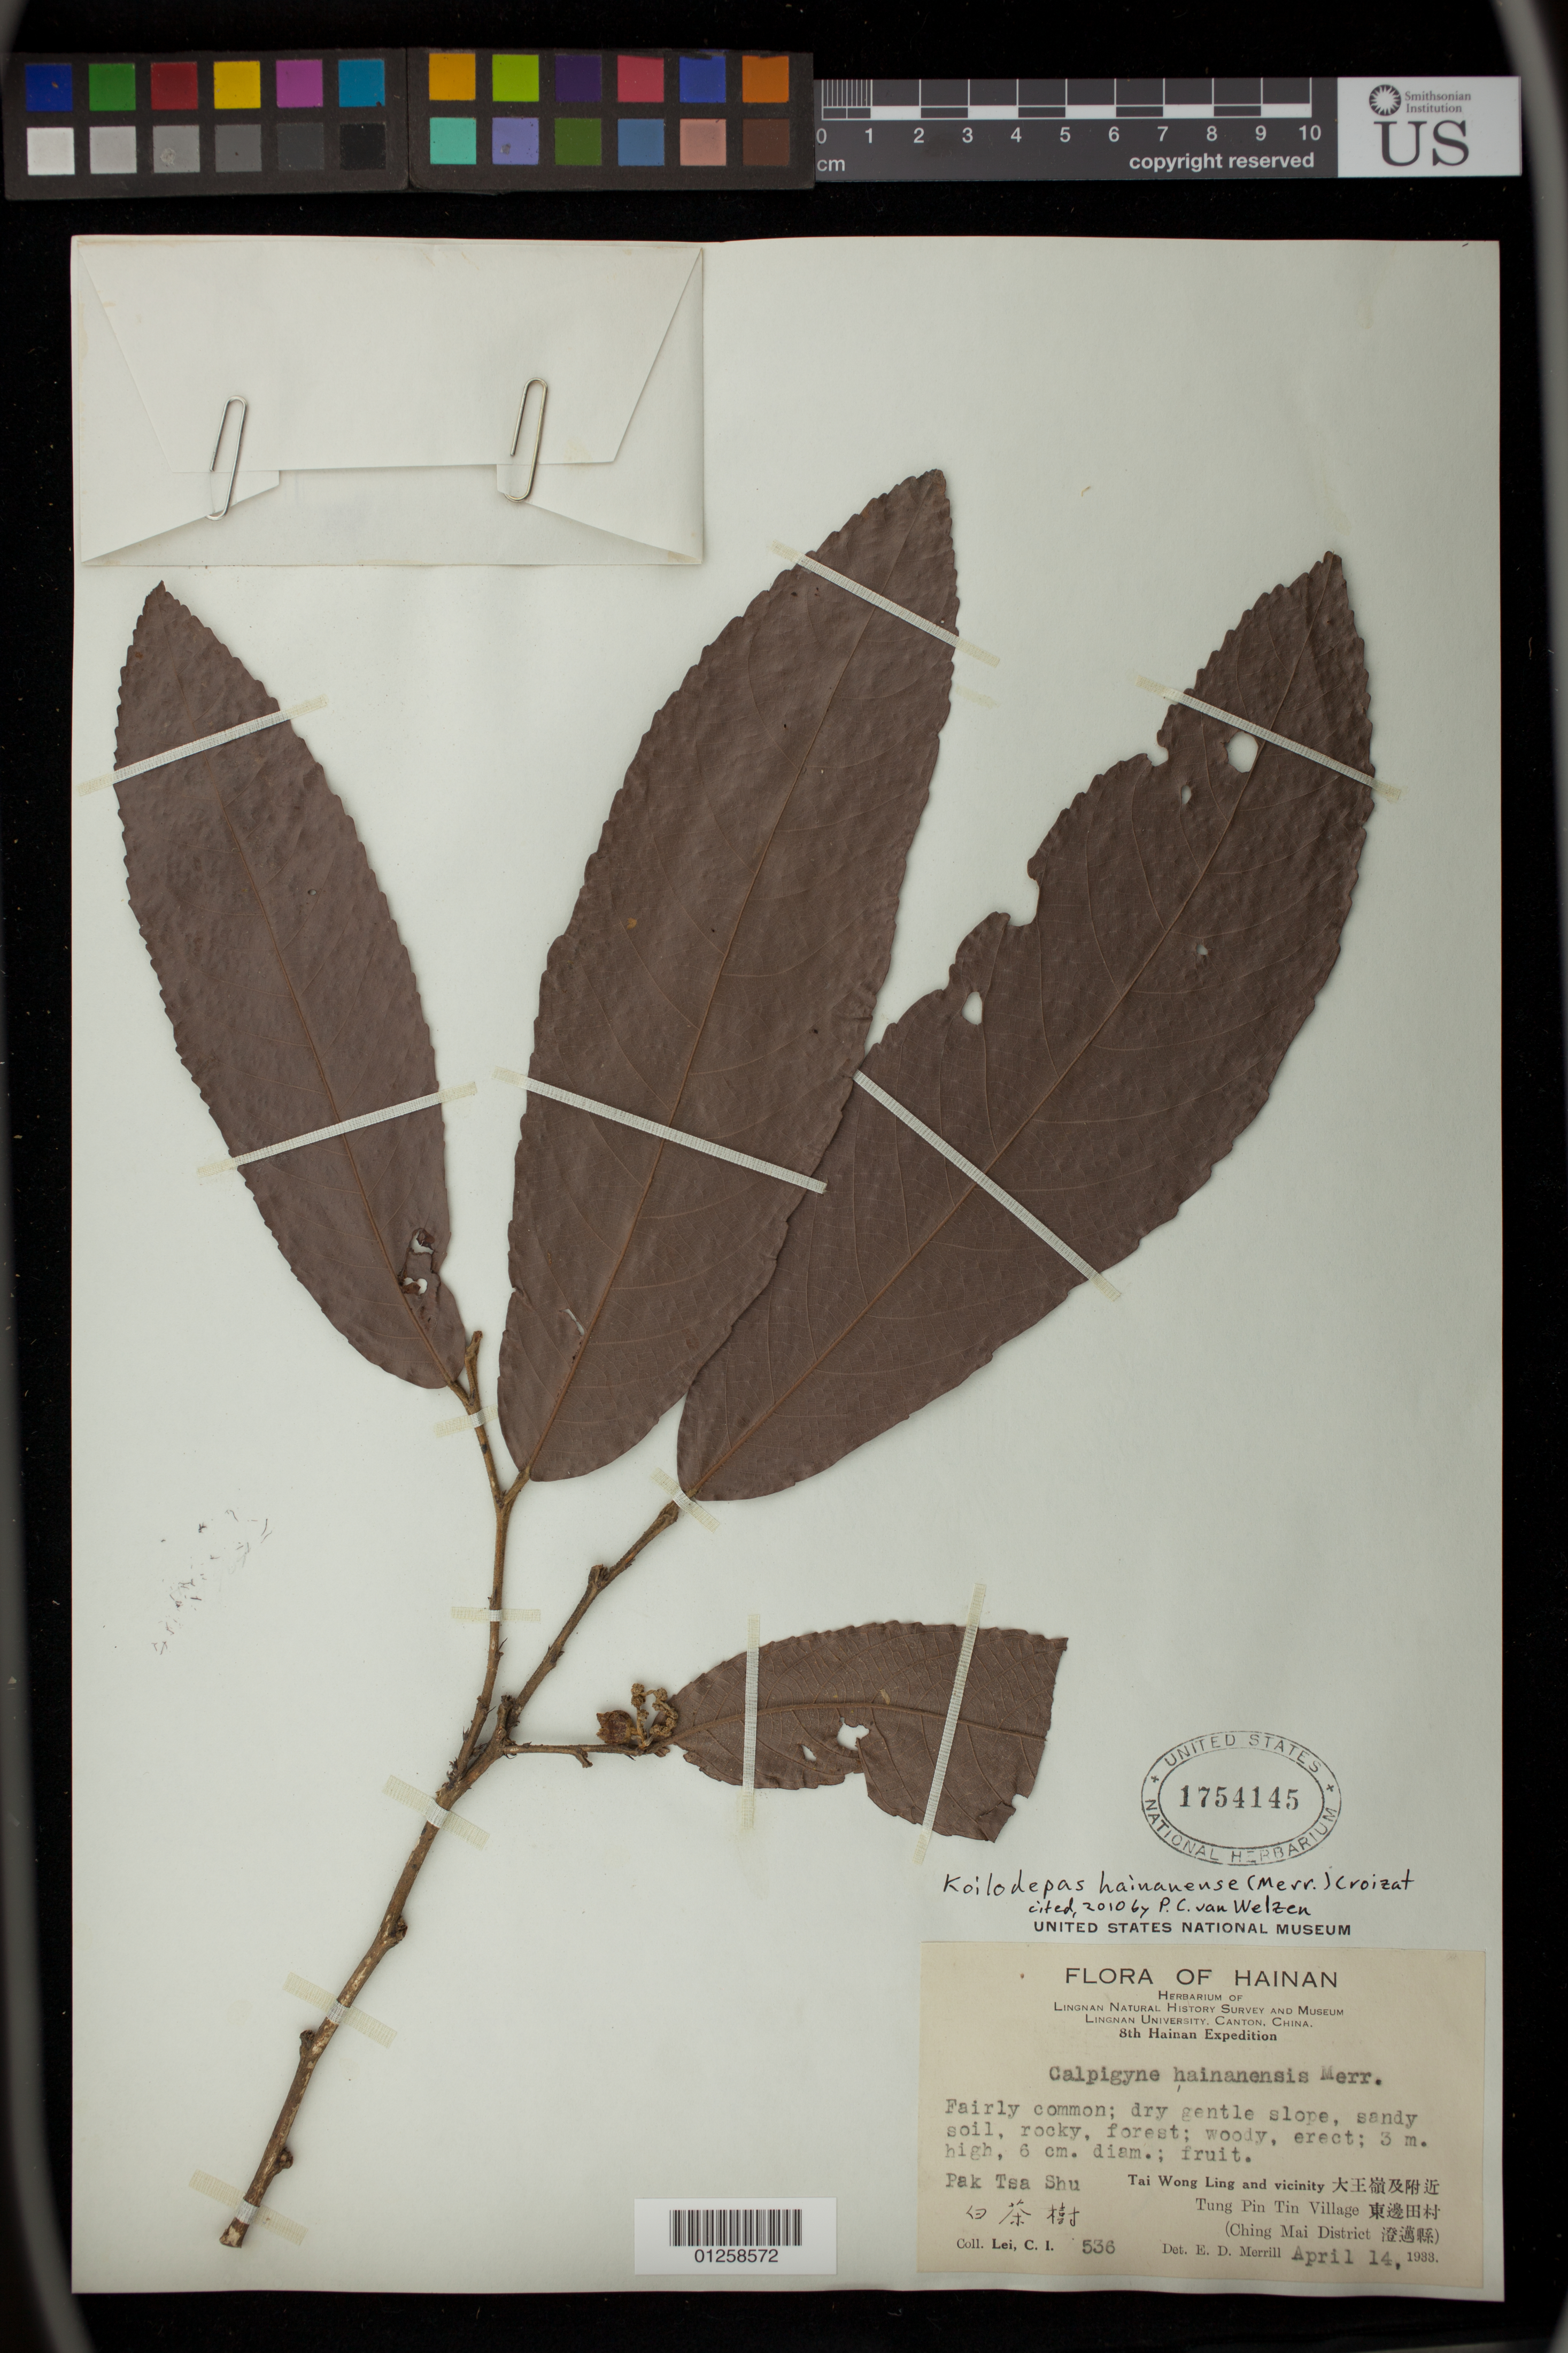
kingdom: Plantae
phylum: Tracheophyta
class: Magnoliopsida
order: Malpighiales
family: Euphorbiaceae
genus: Koilodepas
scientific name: Koilodepas hainanense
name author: (Merr.) Croizat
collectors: C. I. Lei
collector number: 536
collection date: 1933-04-14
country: China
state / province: Hainan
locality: Tai Wong Ling and vicinity, Ching Mai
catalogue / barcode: US 1754145